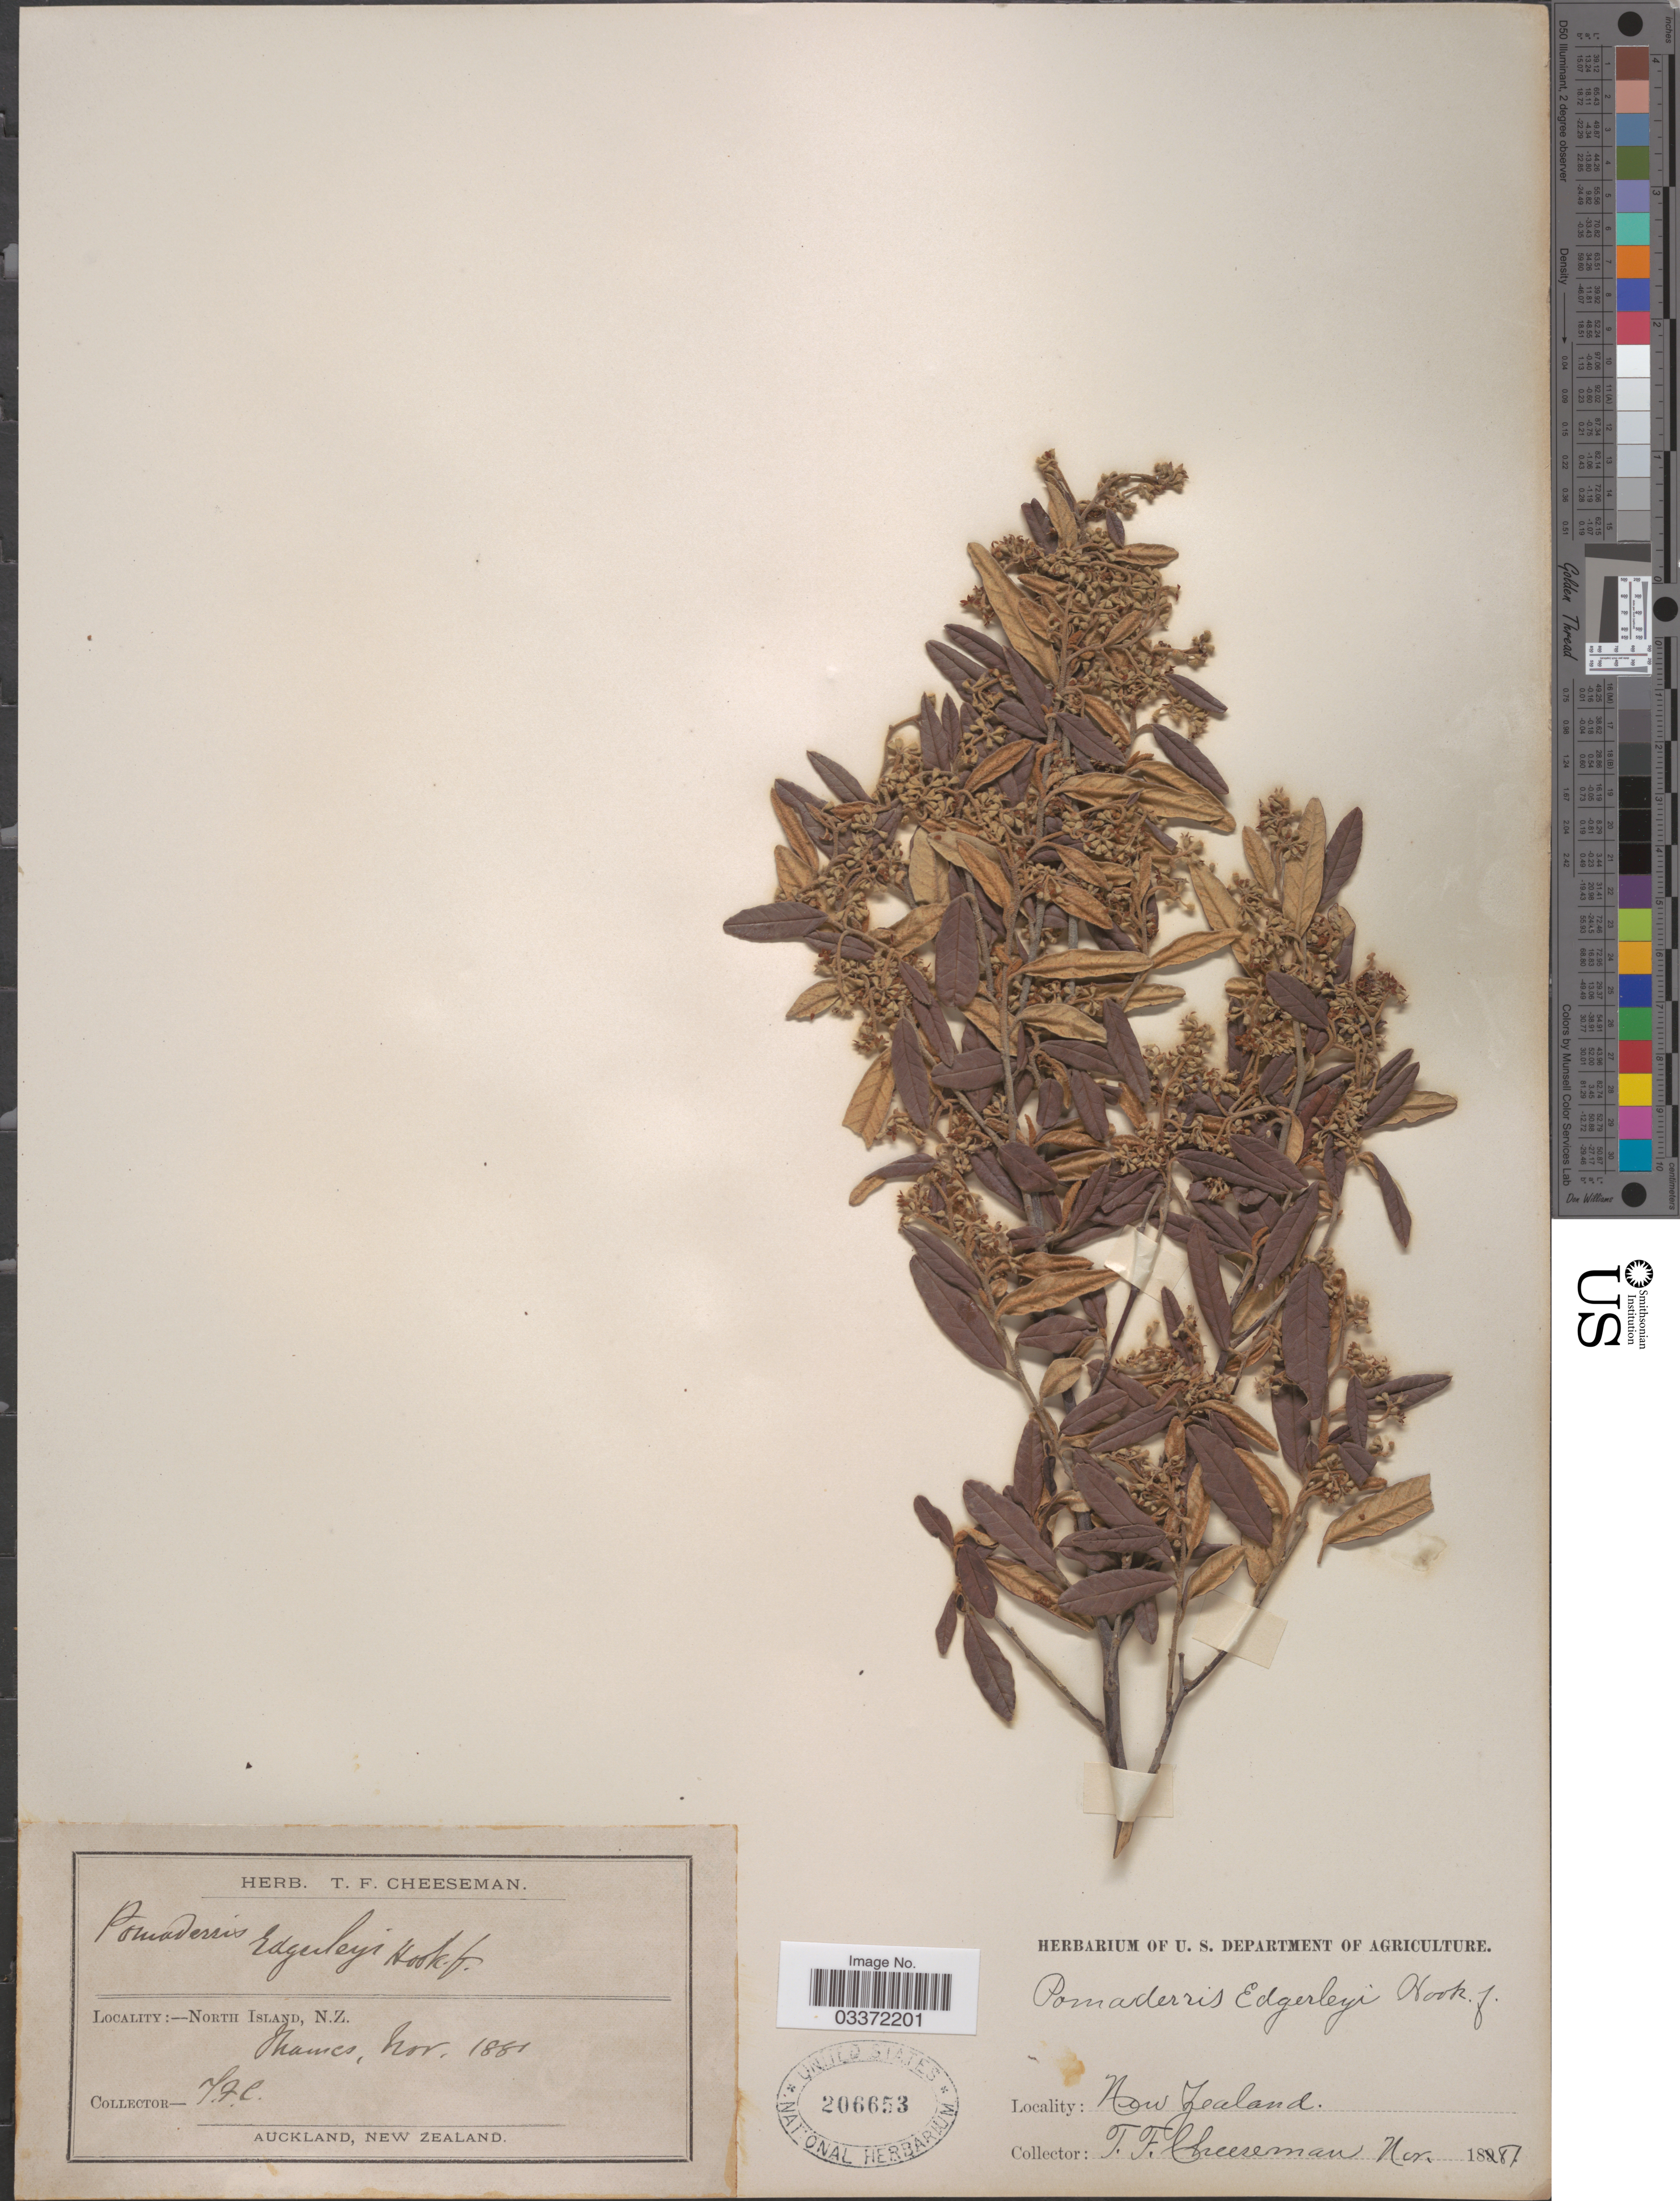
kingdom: Plantae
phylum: Tracheophyta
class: Magnoliopsida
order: Rosales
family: Rhamnaceae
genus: Pomaderris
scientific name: Pomaderris edgerleyi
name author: Hook. f.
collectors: T. F. Cheeseman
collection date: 1881-11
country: New Zealand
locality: North Island, Thames.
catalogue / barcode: US 206653